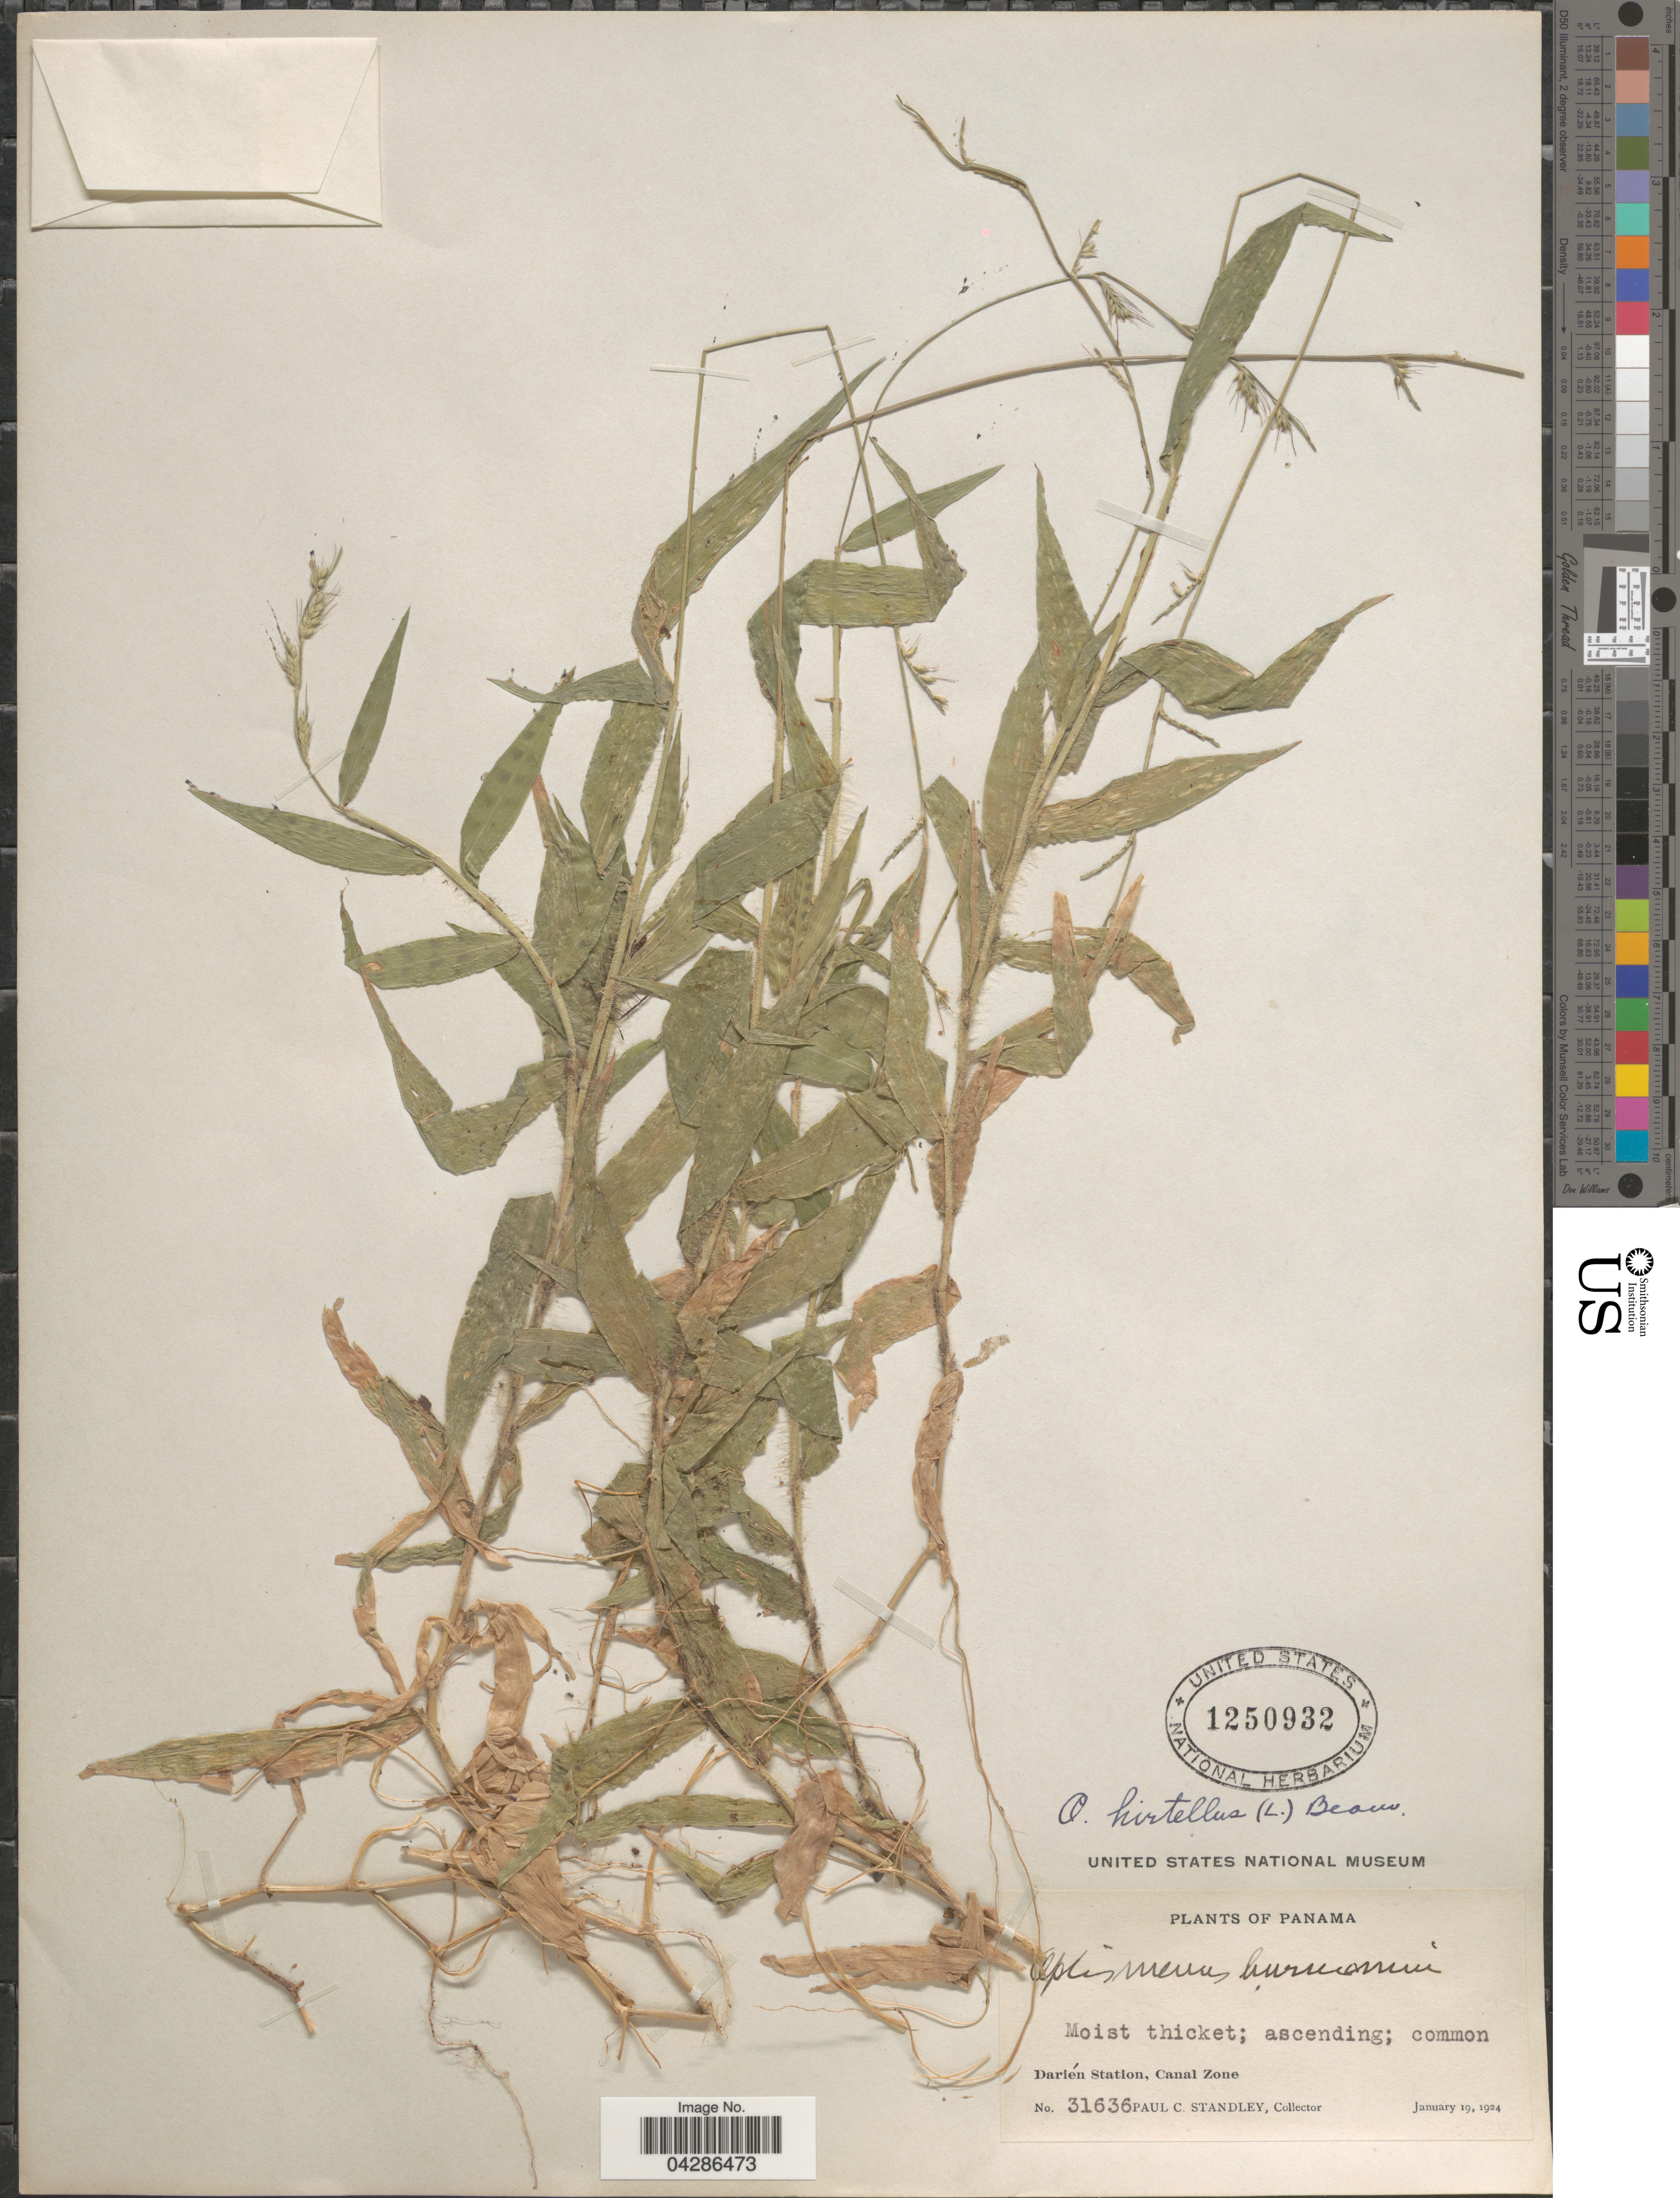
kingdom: Plantae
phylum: Tracheophyta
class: Liliopsida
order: Poales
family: Poaceae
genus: Oplismenus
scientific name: Oplismenus hirtellus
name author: (L.) P. Beauv.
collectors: P. C. Standley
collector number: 31636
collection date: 1924-01-19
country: Panama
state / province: Colón / Panamá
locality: Darién Station, Canal Zone.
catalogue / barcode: US 1250932